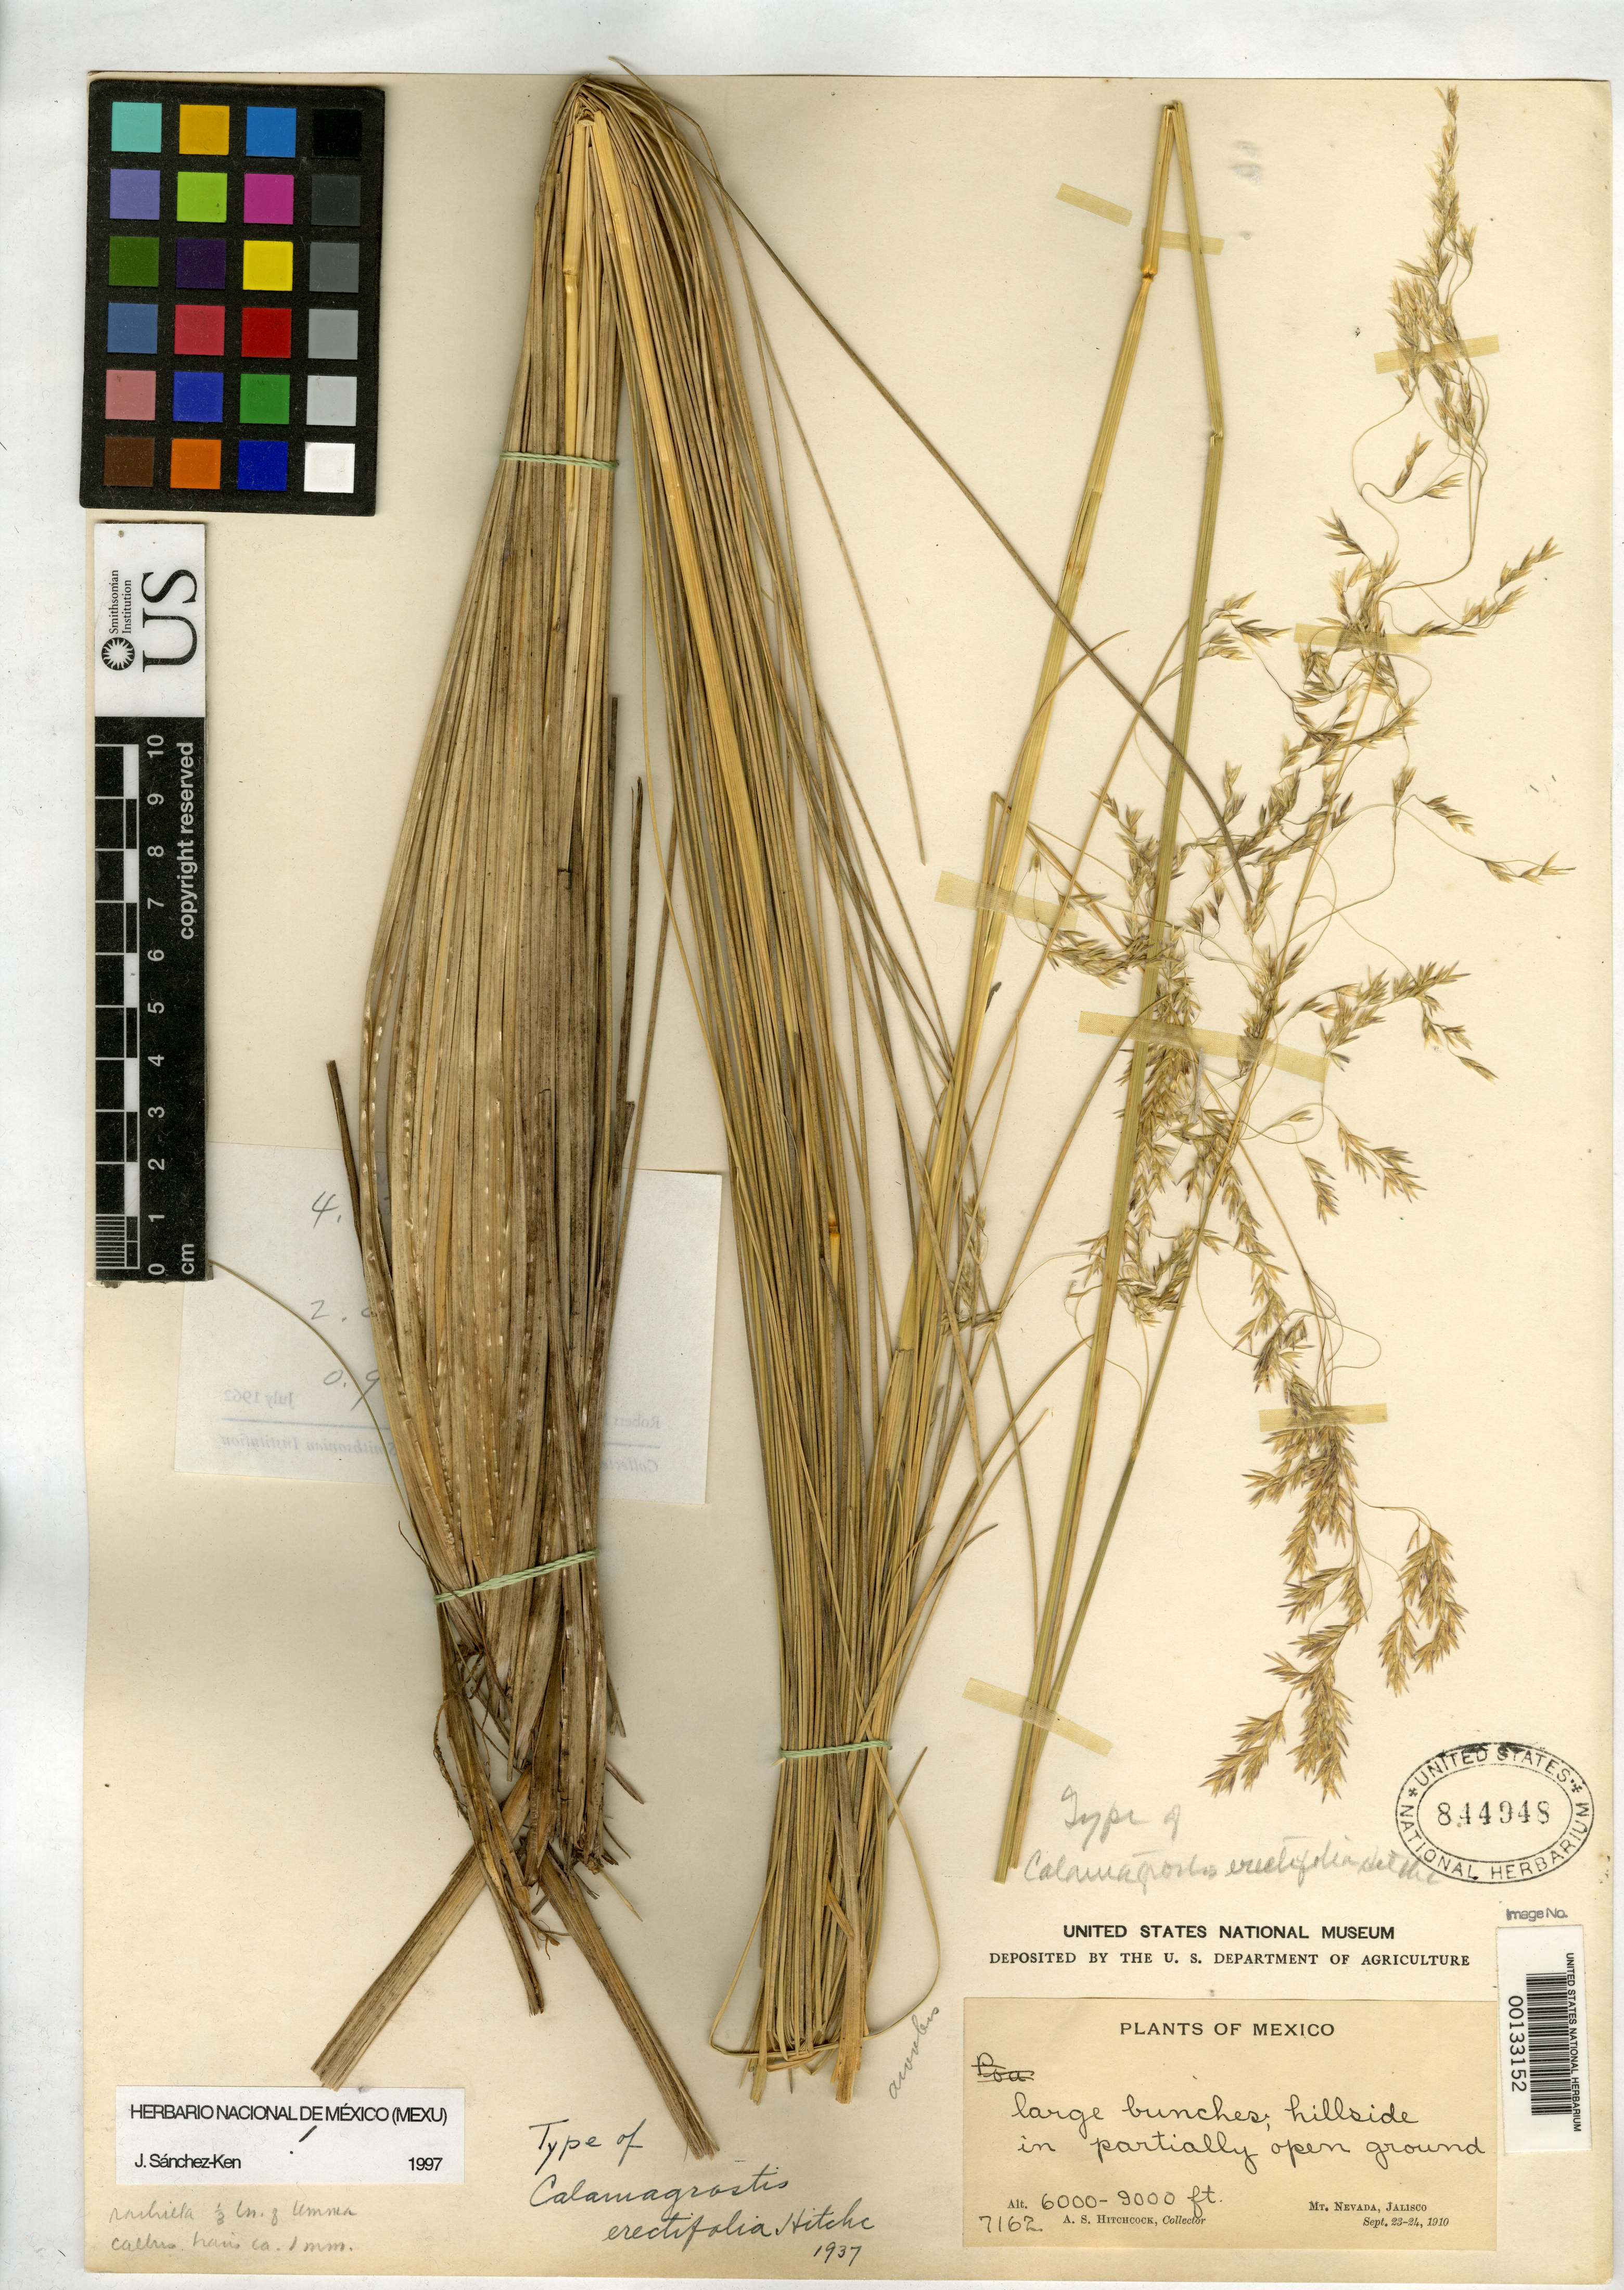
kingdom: Plantae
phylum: Tracheophyta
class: Liliopsida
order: Poales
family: Poaceae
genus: Calamagrostis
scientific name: Calamagrostis erectifolia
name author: Hitchc.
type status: Holotype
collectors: A. S. Hitchcock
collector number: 7162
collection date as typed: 23 Sep 1910 to 24 Sep 1910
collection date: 1910-09-23/1910-09-24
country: Mexico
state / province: Jalisco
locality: Mt. Nevada.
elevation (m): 1829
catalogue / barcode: US 844948